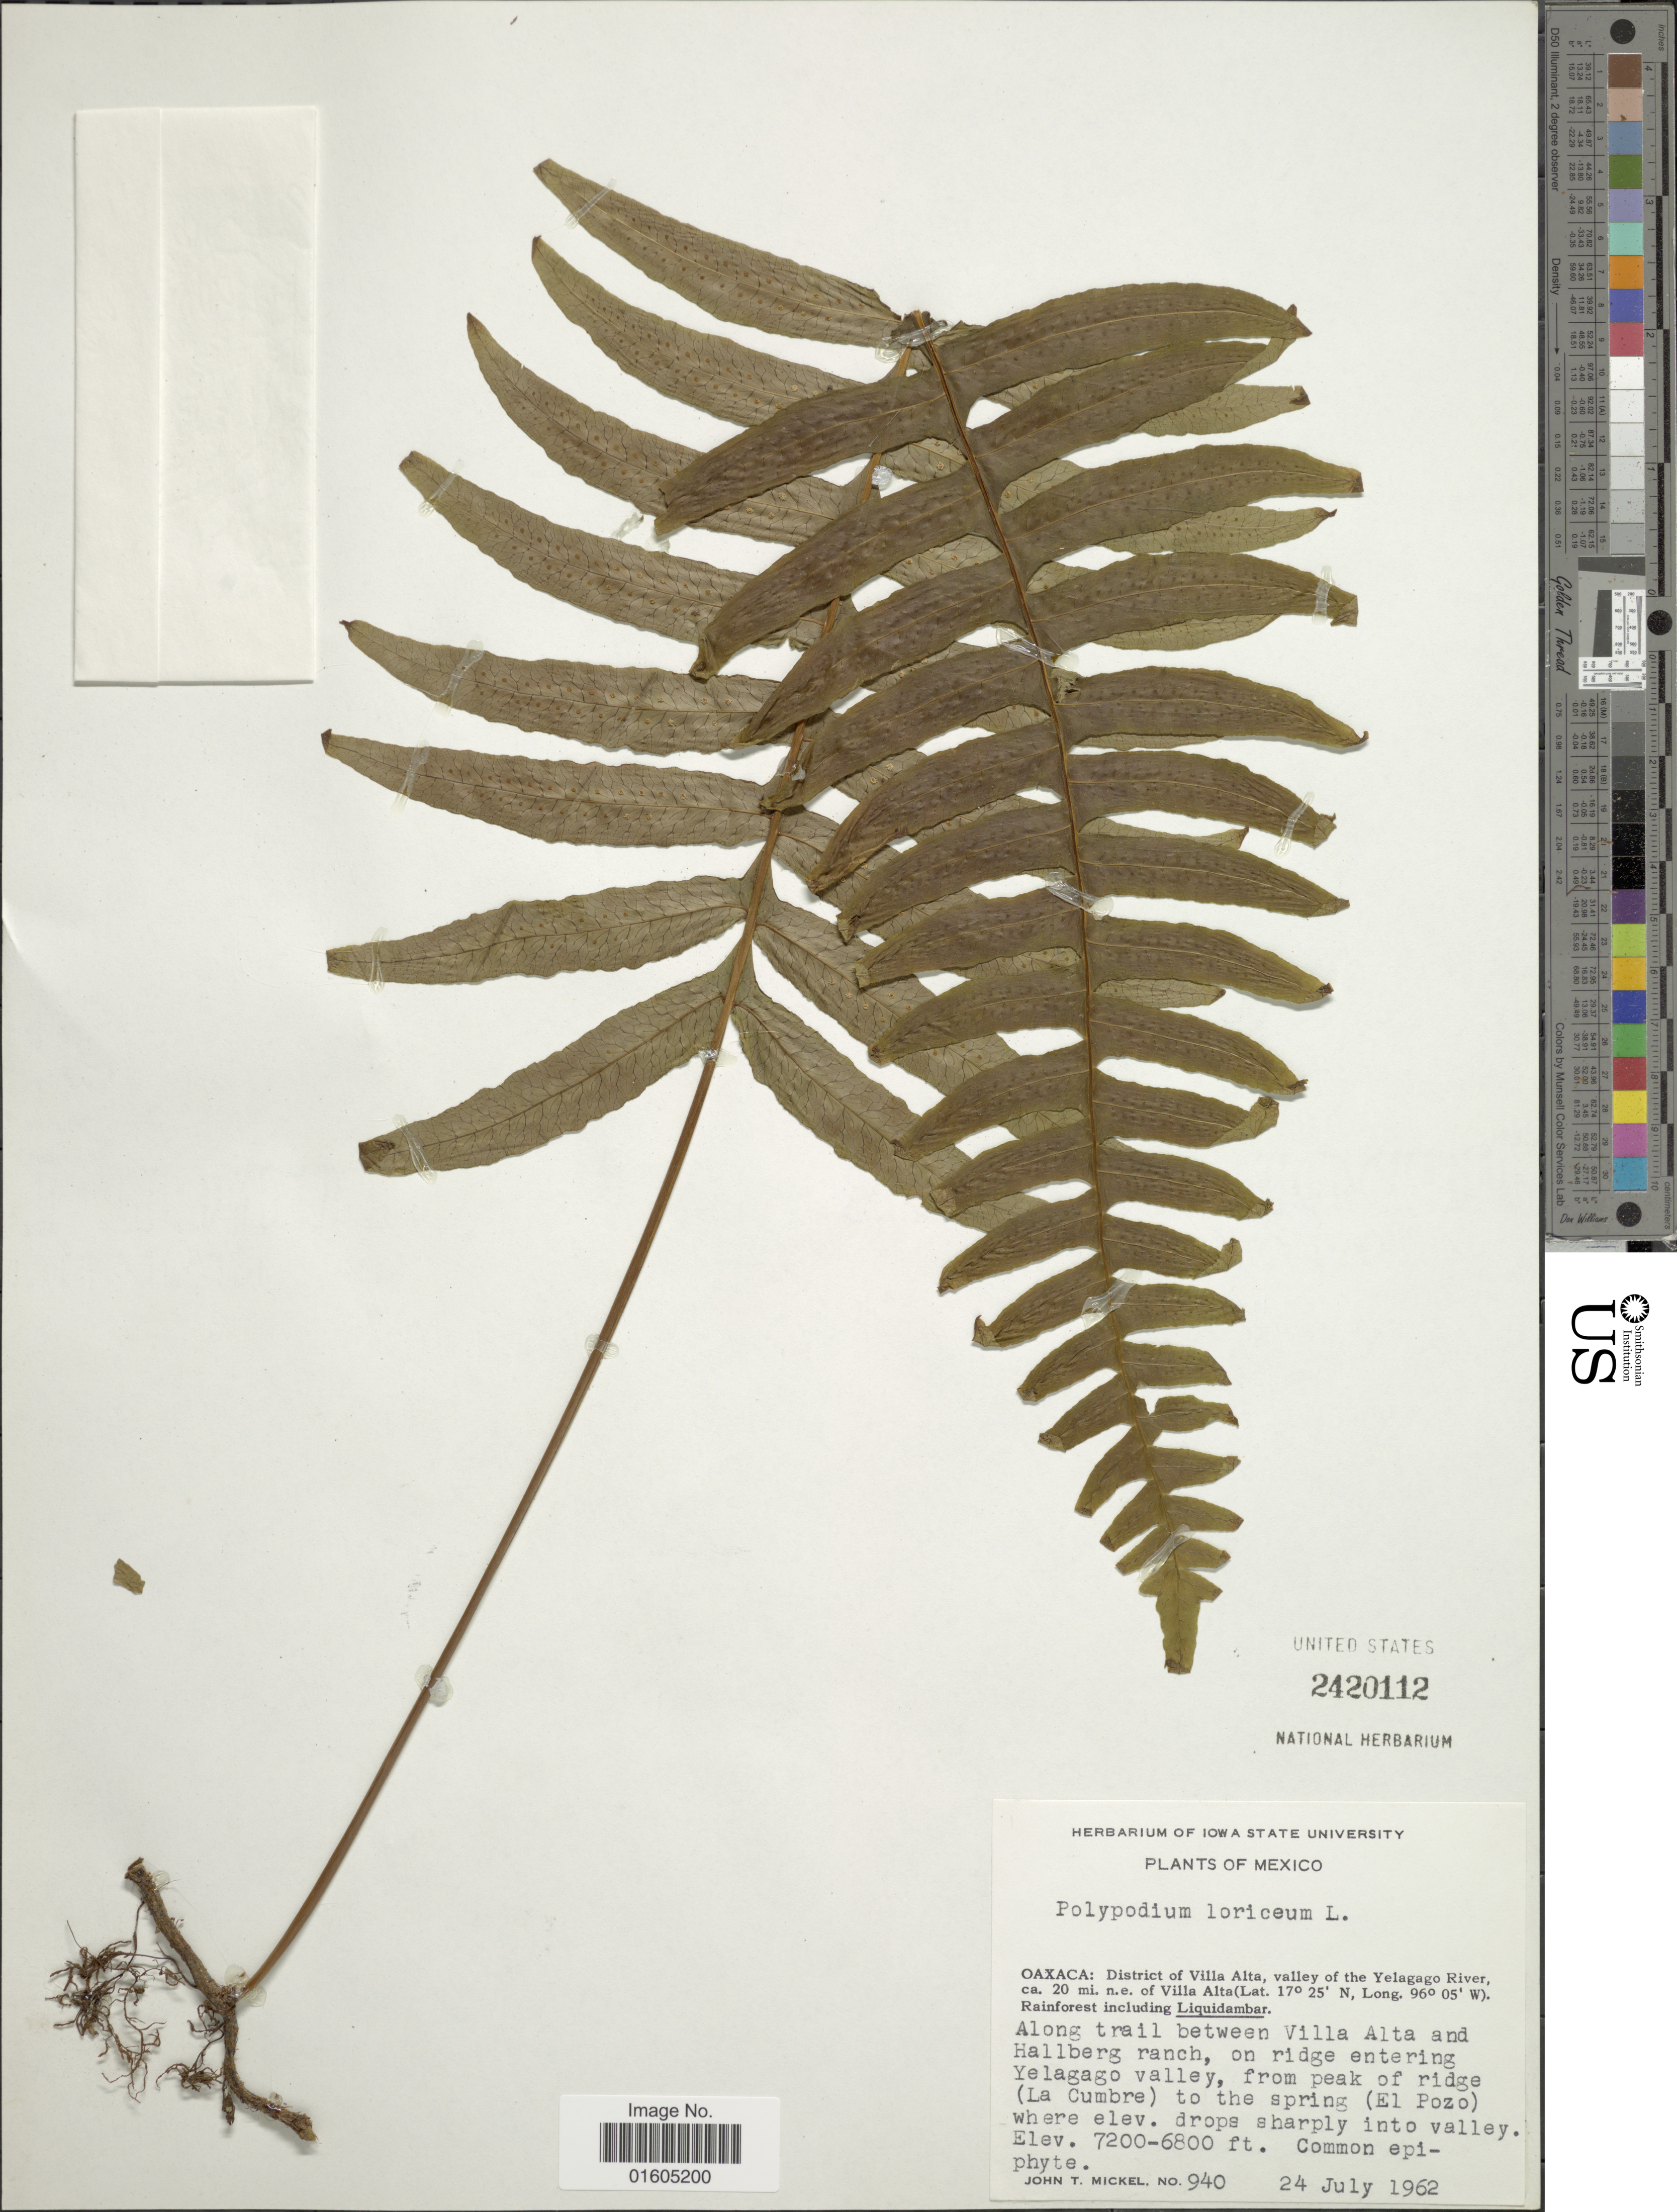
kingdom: Plantae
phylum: Tracheophyta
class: Polypodiopsida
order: Polypodiales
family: Polypodiaceae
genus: Serpocaulon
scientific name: Serpocaulon loriceum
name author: (L.) A.R. Sm.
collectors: J. T. Mickel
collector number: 640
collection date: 1962-07-24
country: Mexico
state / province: Oaxaca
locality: Mexico. Oaxacaz: District of Villa Alta, valley of the Yelagago RIver ca. 20 mi. n.e. of Villa Alta. Rainforest including Liquidambar.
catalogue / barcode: US 2420112